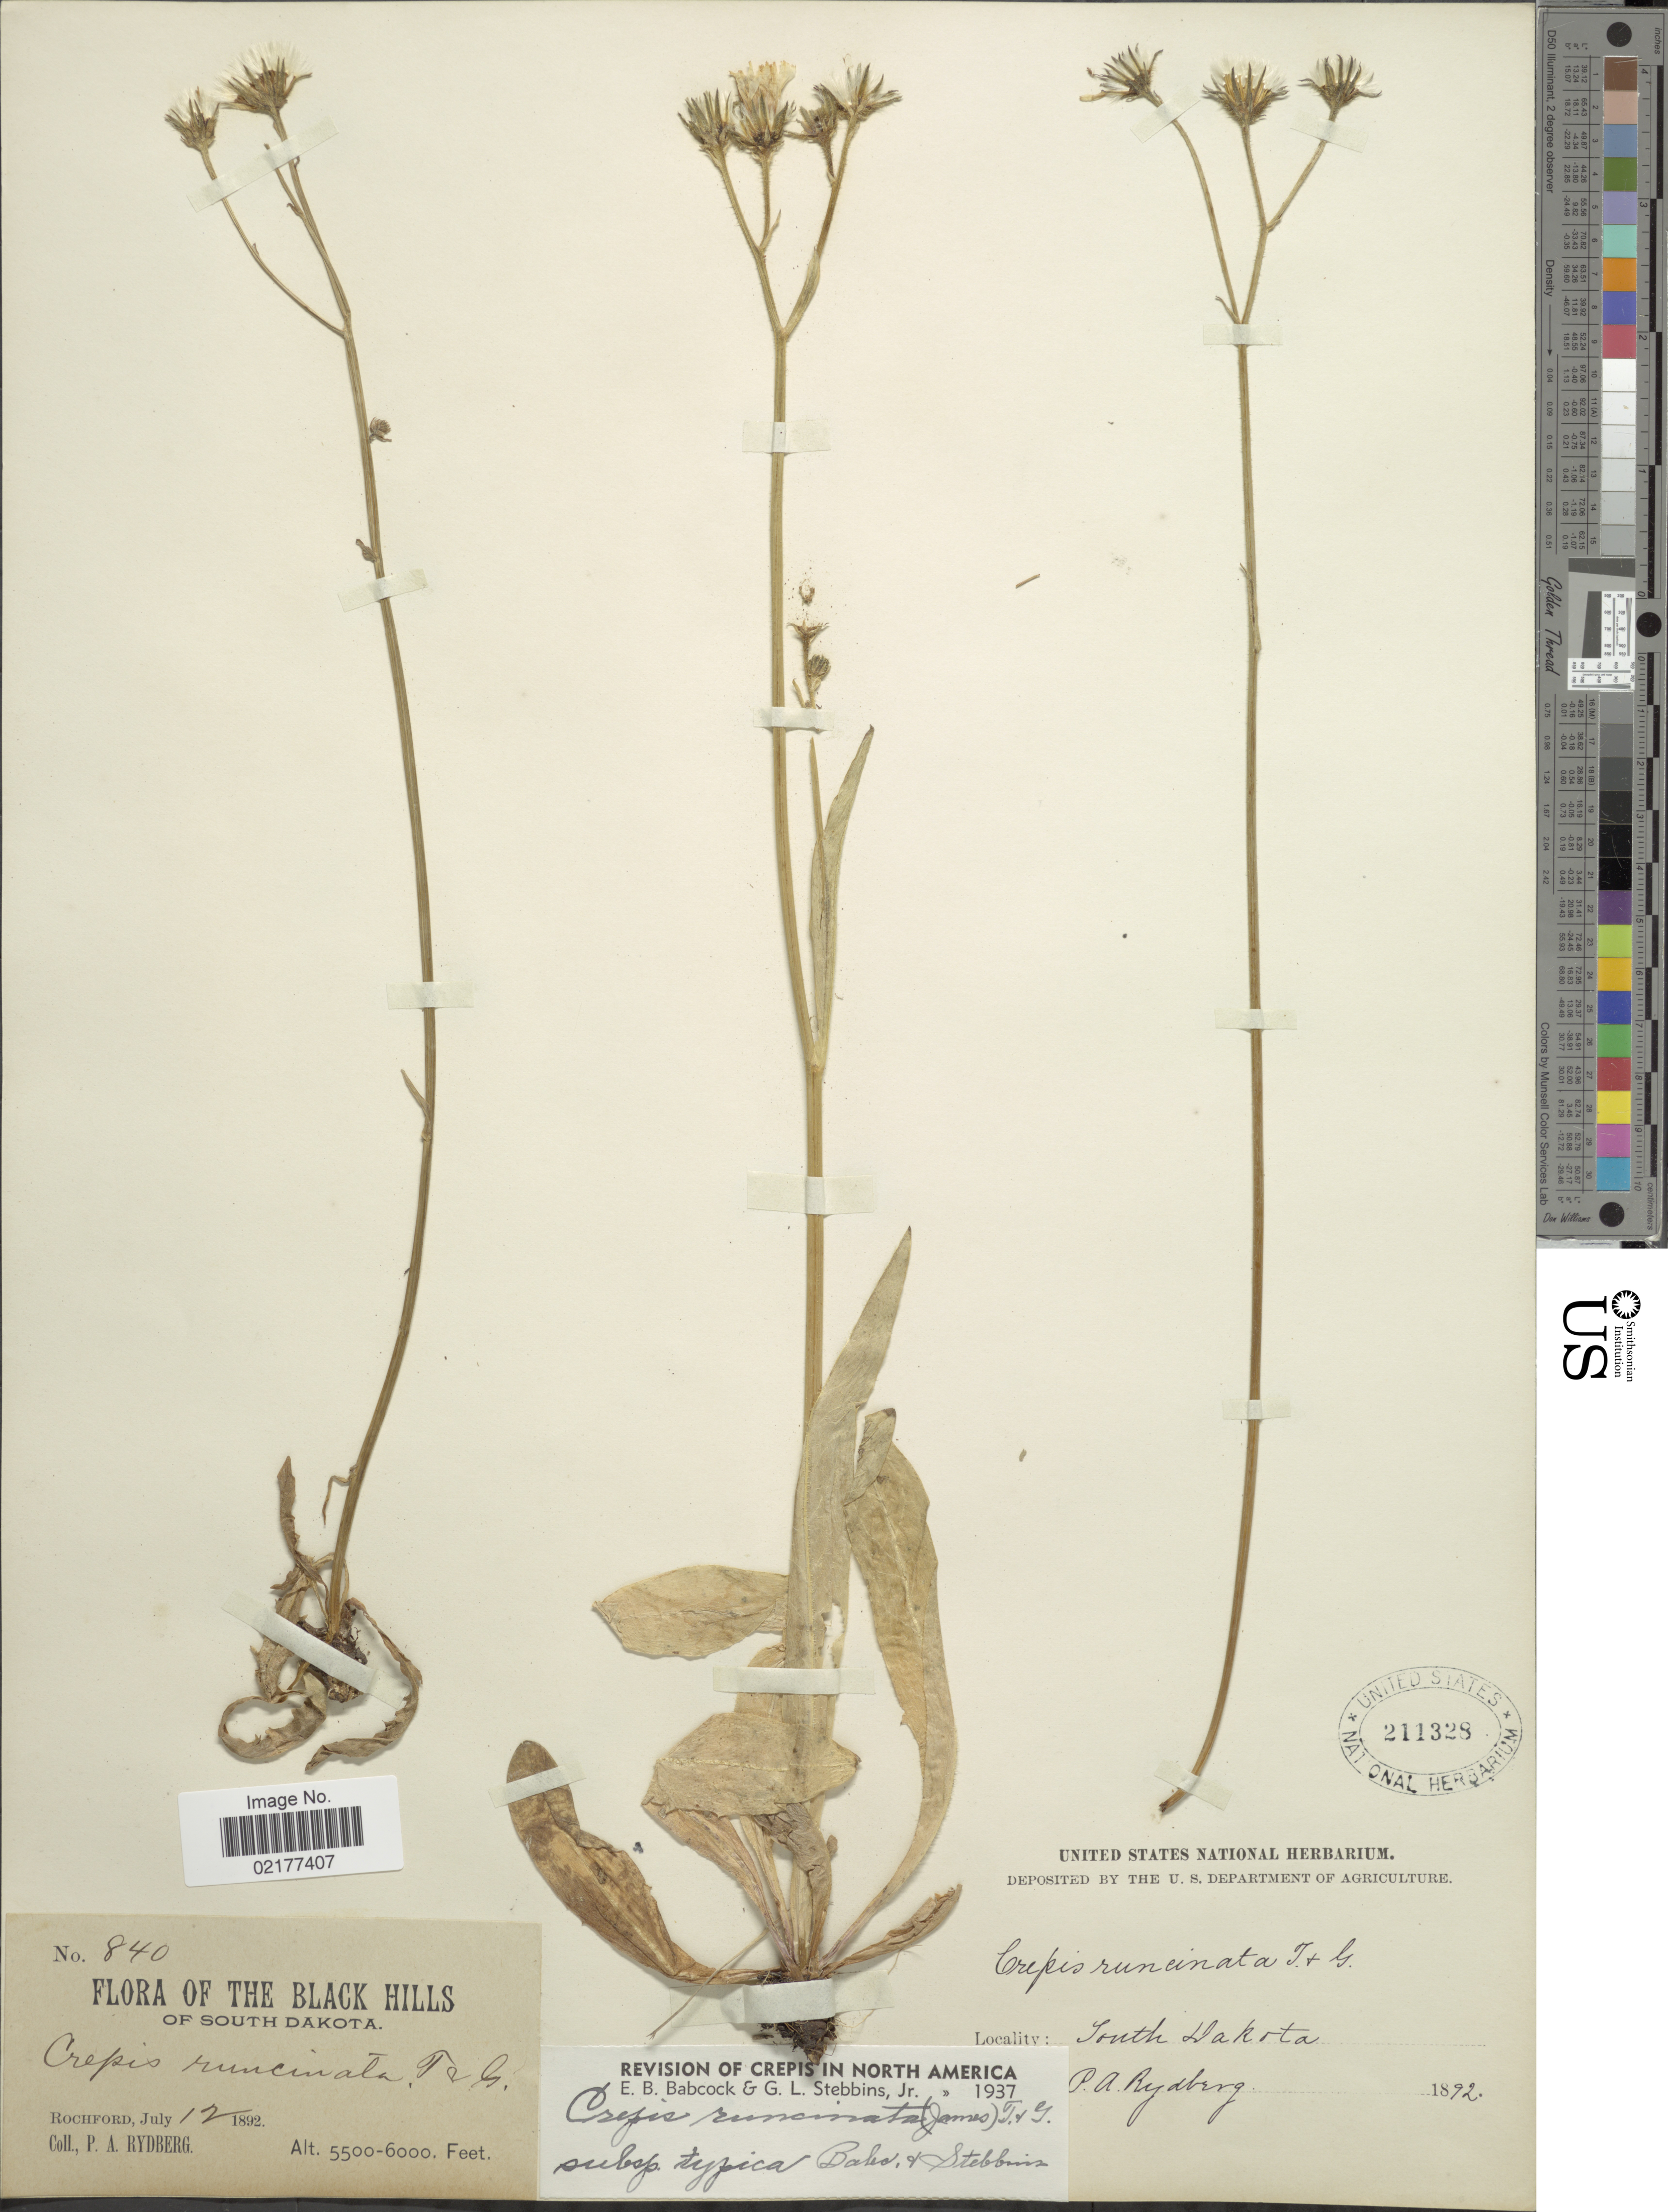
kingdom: Plantae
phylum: Tracheophyta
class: Magnoliopsida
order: Asterales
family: Asteraceae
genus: Crepis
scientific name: Crepis runcinata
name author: Torr. & A. Gray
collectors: P. A. Rydberg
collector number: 840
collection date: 1892-07-12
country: United States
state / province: South Dakota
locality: The Black Hills of South Dakota, Rochford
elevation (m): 1676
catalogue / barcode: US 211328